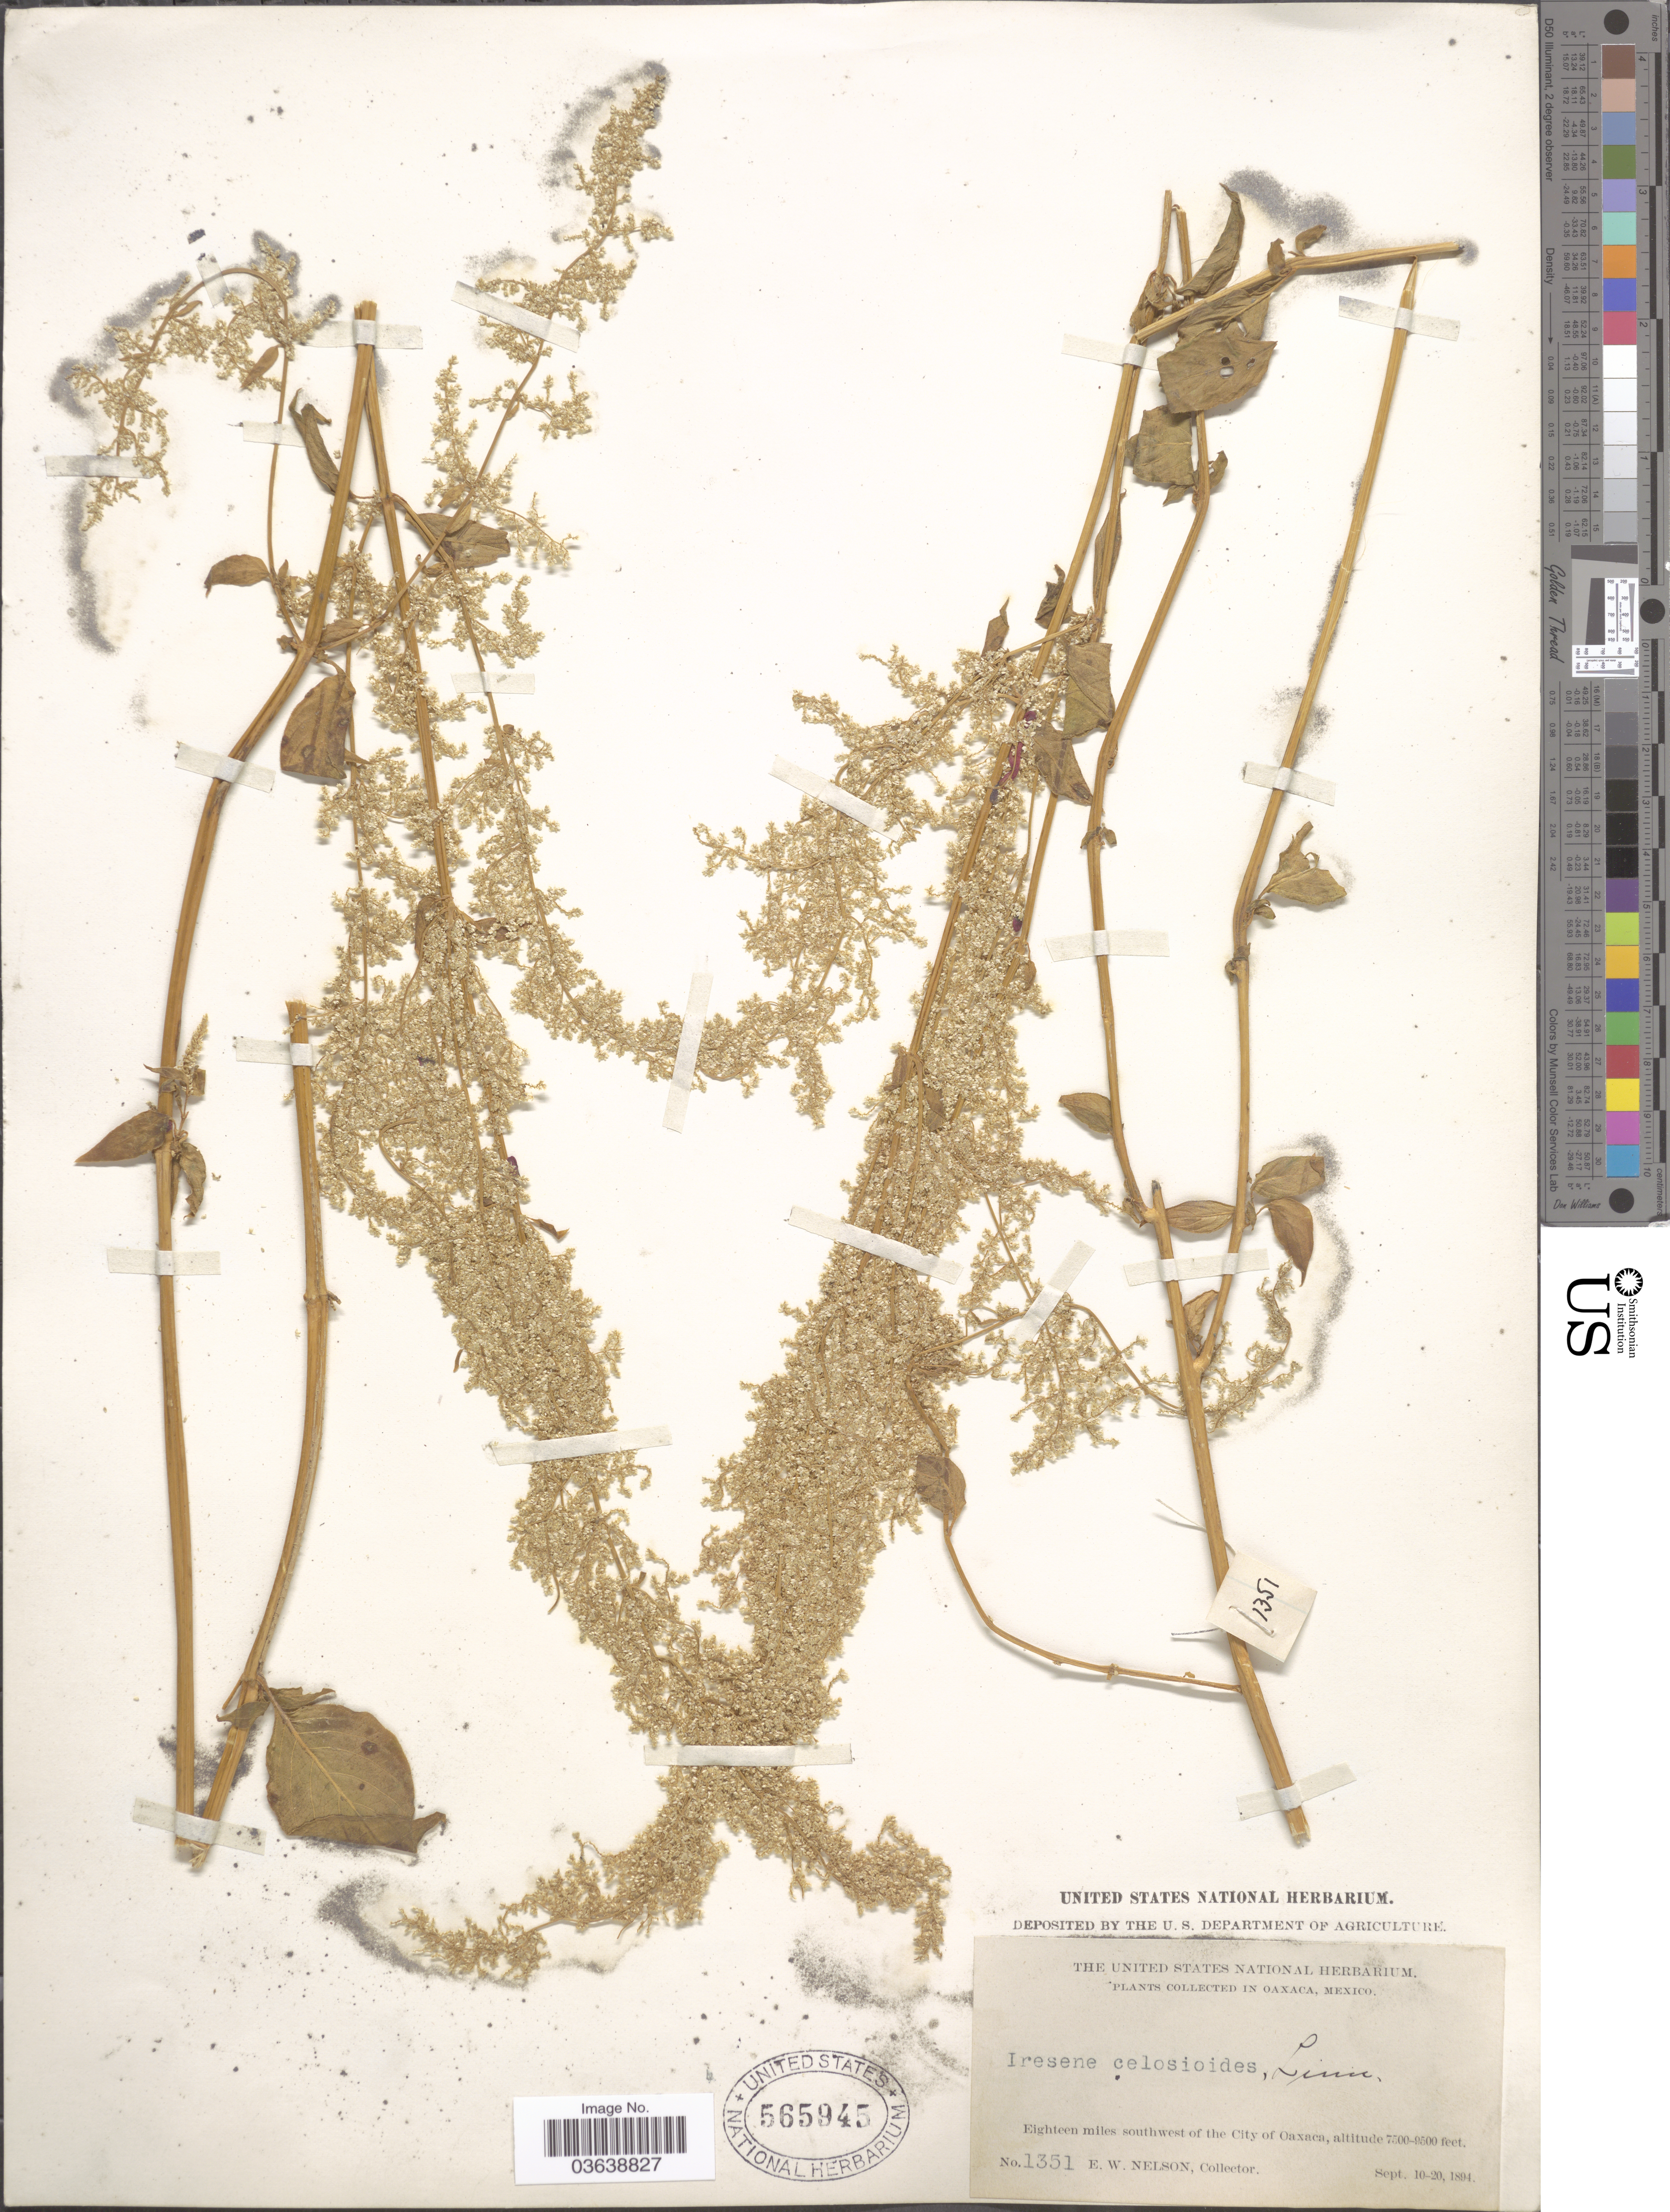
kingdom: Plantae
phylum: Tracheophyta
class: Magnoliopsida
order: Caryophyllales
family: Amaranthaceae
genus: Iresine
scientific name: Iresine celosia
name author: L.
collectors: E. W. Nelson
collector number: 1351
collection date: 1894-09-10/1894-09-20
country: Mexico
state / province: Oaxaca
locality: Eighteen miles southwest of the City of Oaxaca.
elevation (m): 2286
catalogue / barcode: US 565945